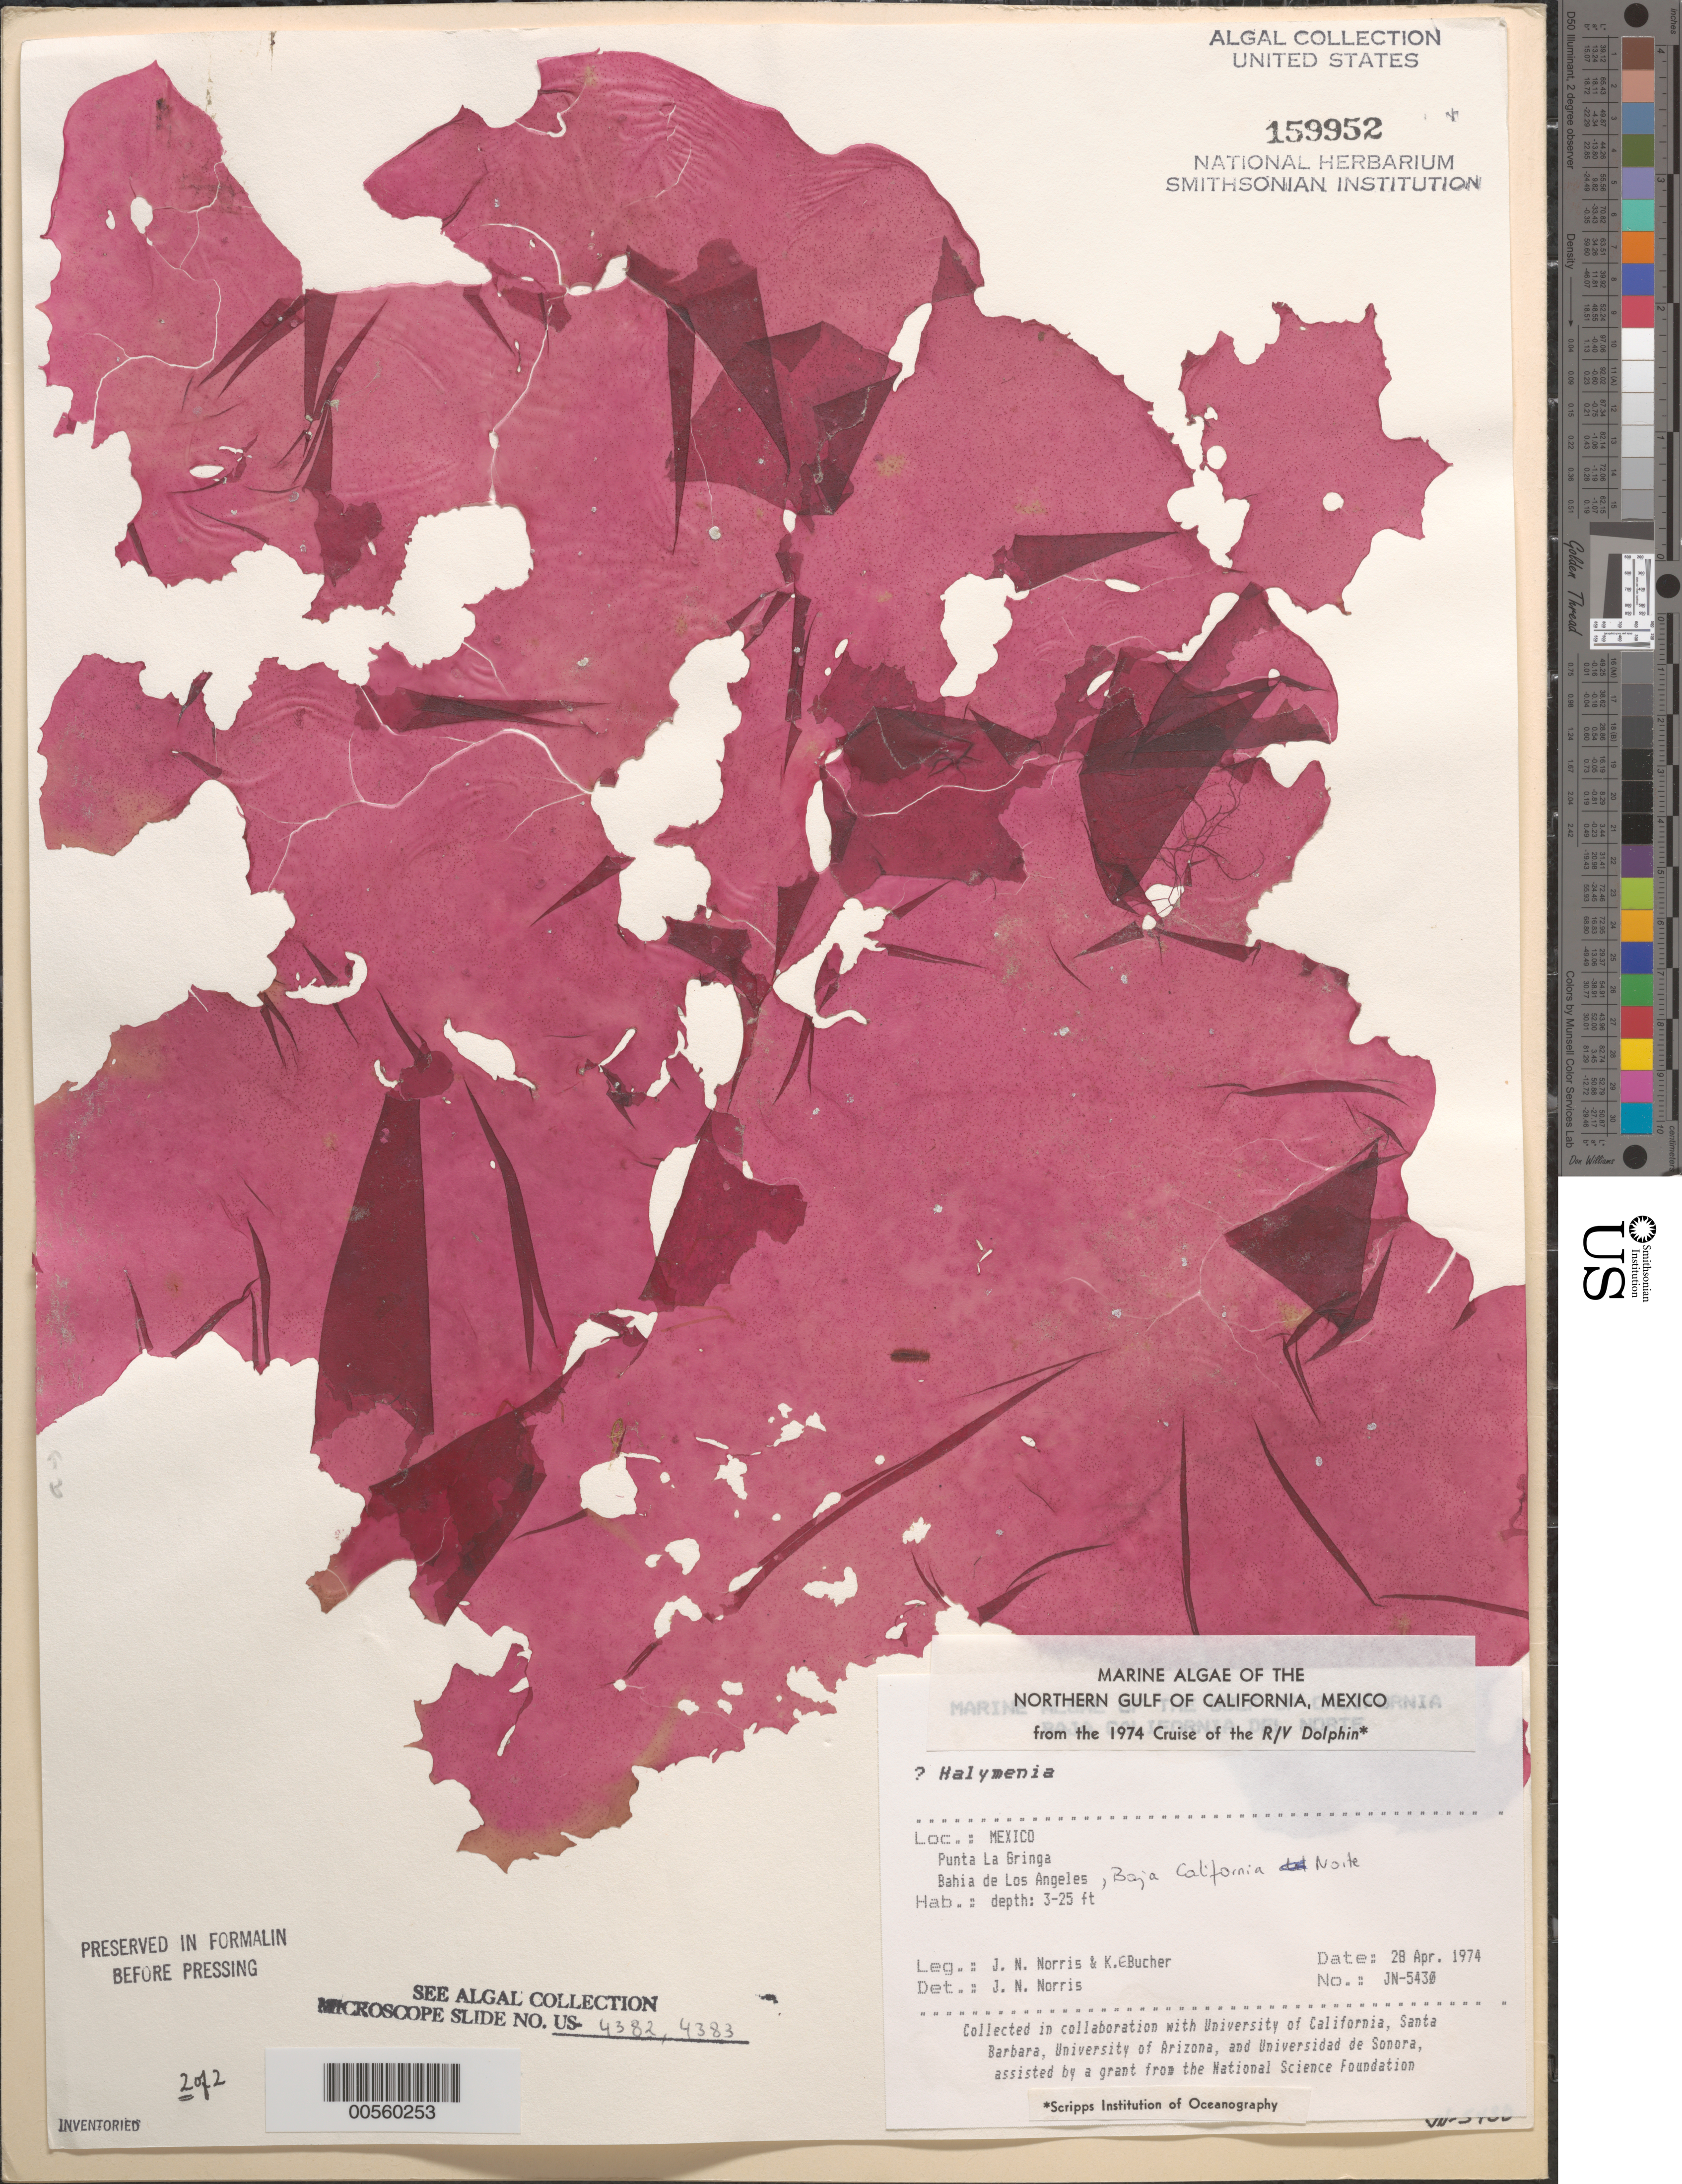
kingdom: Plantae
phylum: Rhodophyta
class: Florideophyceae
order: Halymeniales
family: Halymeniaceae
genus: Halymenia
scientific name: Halymenia sp.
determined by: Norris, James N.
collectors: J. N. Norris & K. E. Bucher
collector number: JN-5430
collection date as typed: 28 Apr 1974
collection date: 1974-04-28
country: Mexico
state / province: Baja California Norte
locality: Punta La Gringa, Bahia de los Angeles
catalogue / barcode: US 159952